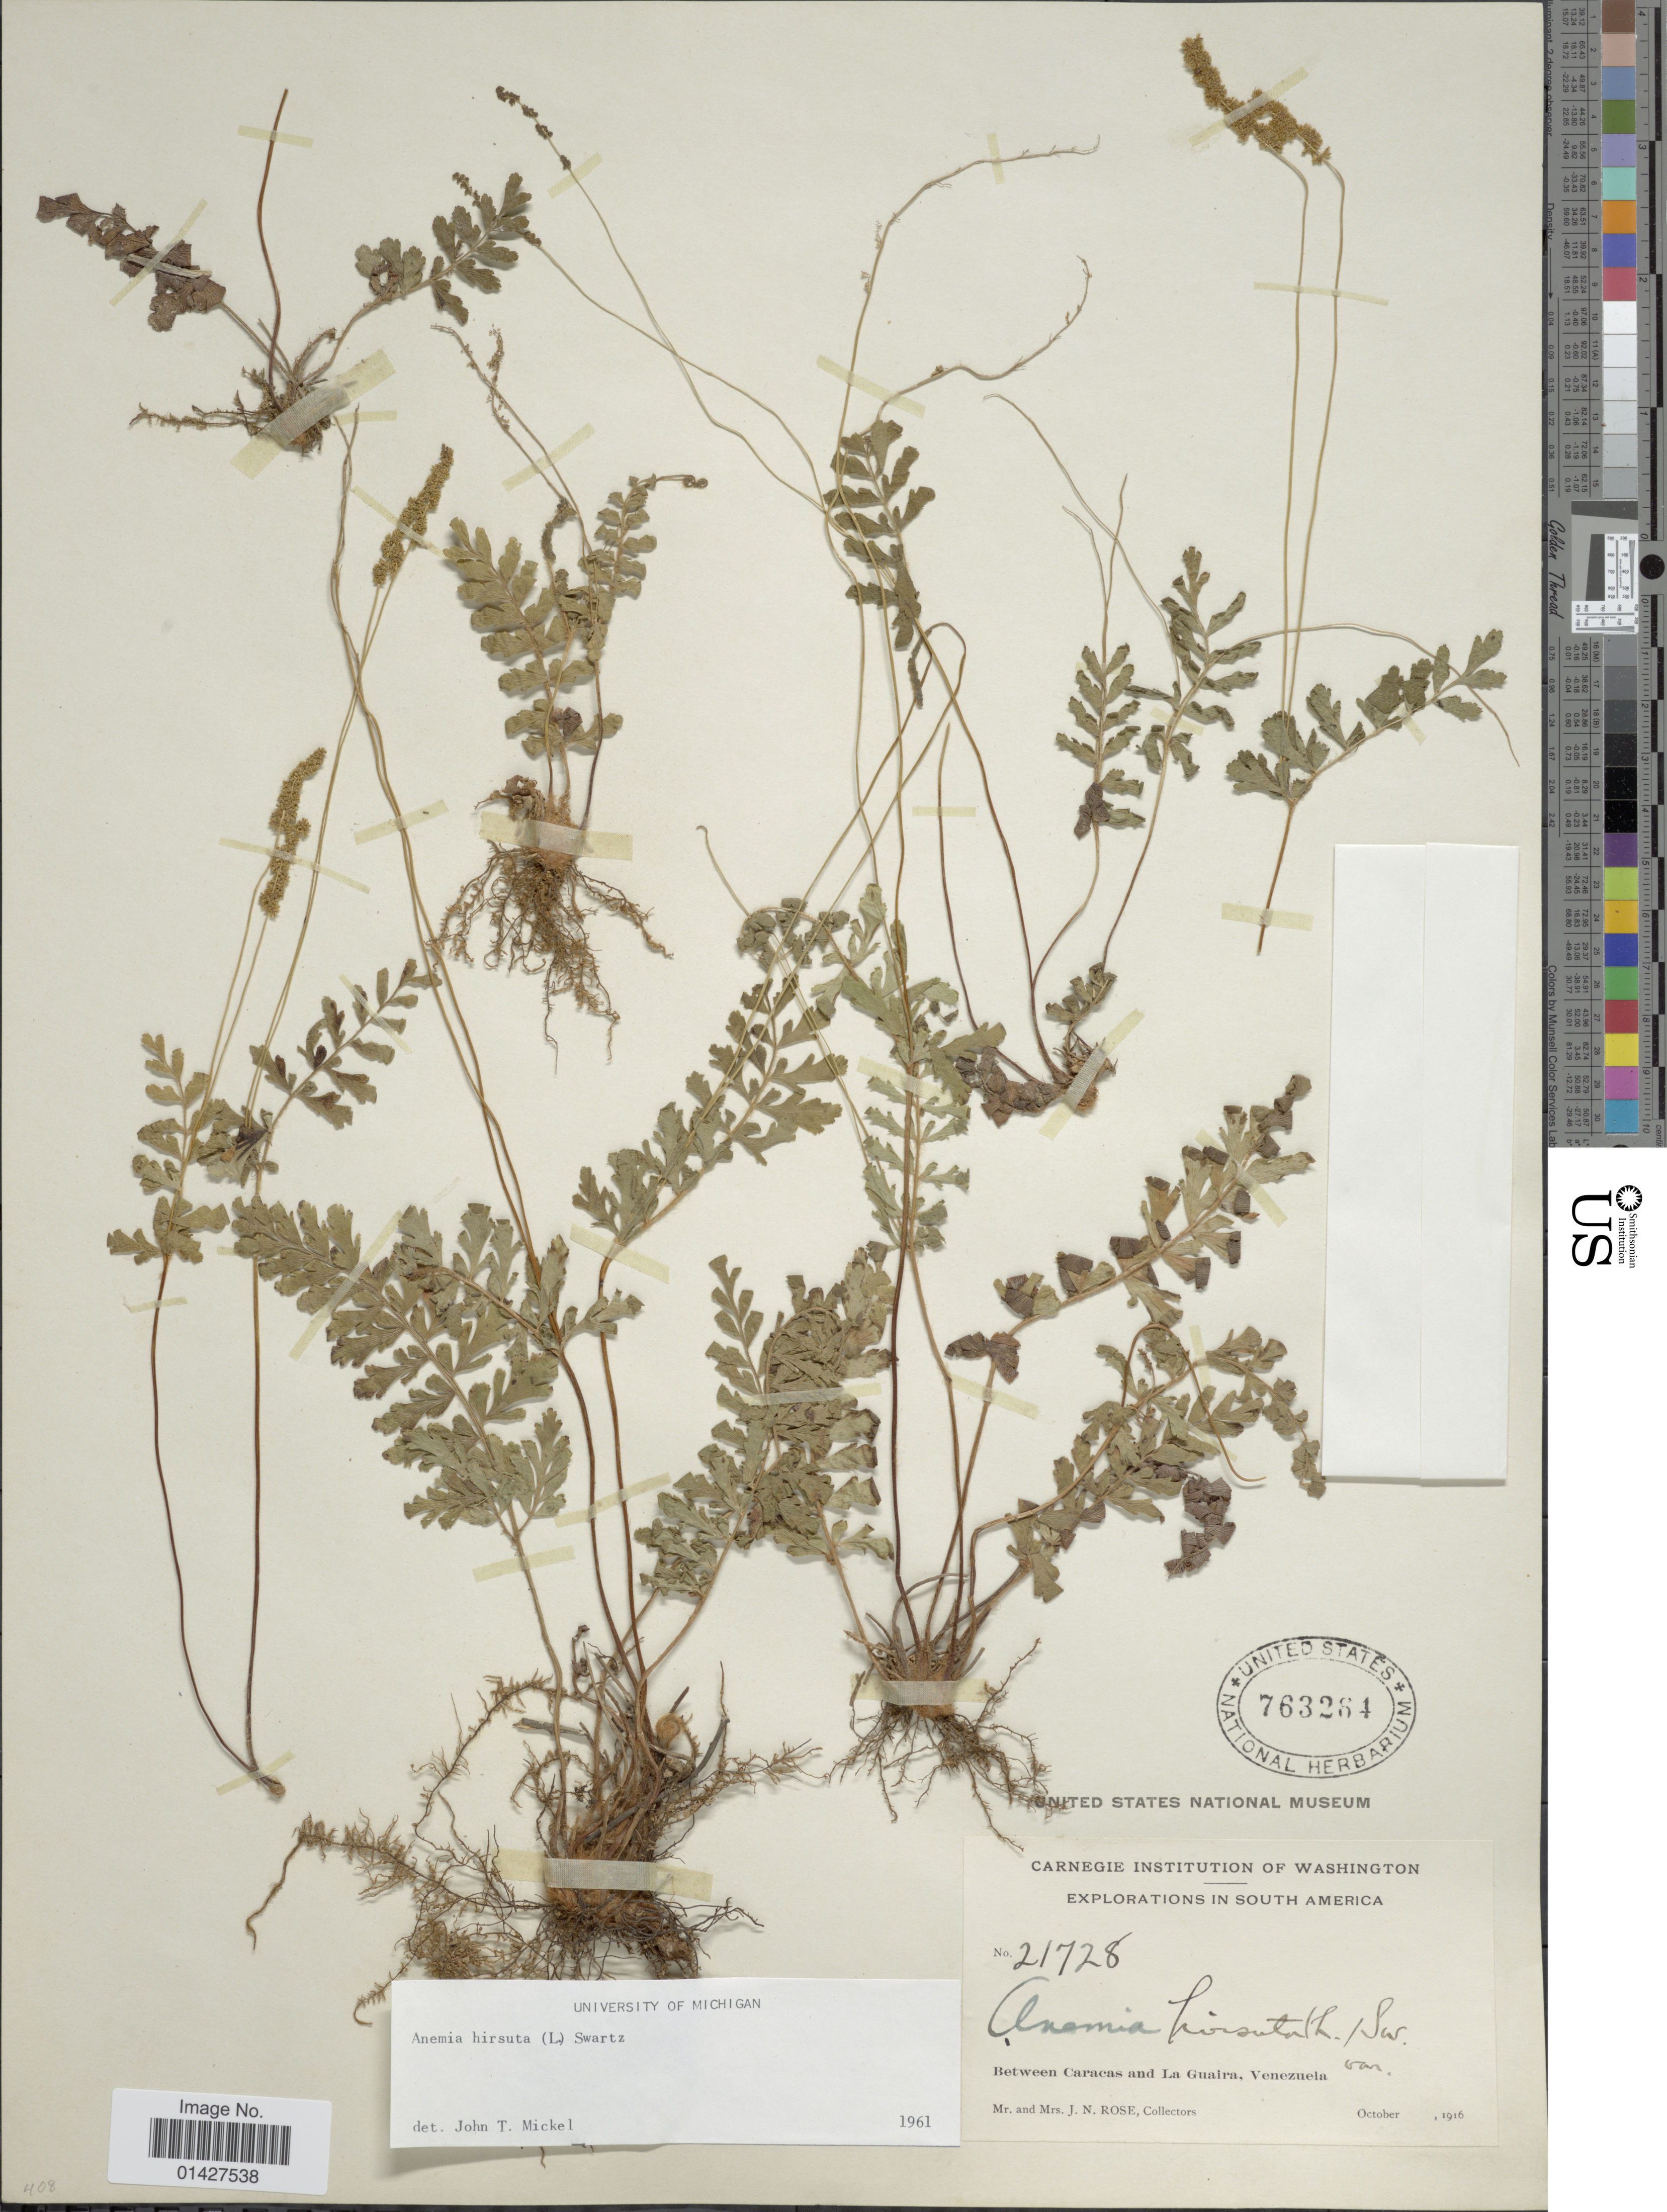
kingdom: Plantae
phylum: Tracheophyta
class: Polypodiopsida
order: Schizaeales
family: Anemiaceae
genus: Anemia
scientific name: Anemia hirsuta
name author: (L.) Sw.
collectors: J. N. Rose & L. B. Rose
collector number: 21728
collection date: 1916-10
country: Venezuela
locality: Between Caracas and La Guaira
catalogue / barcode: US 763264